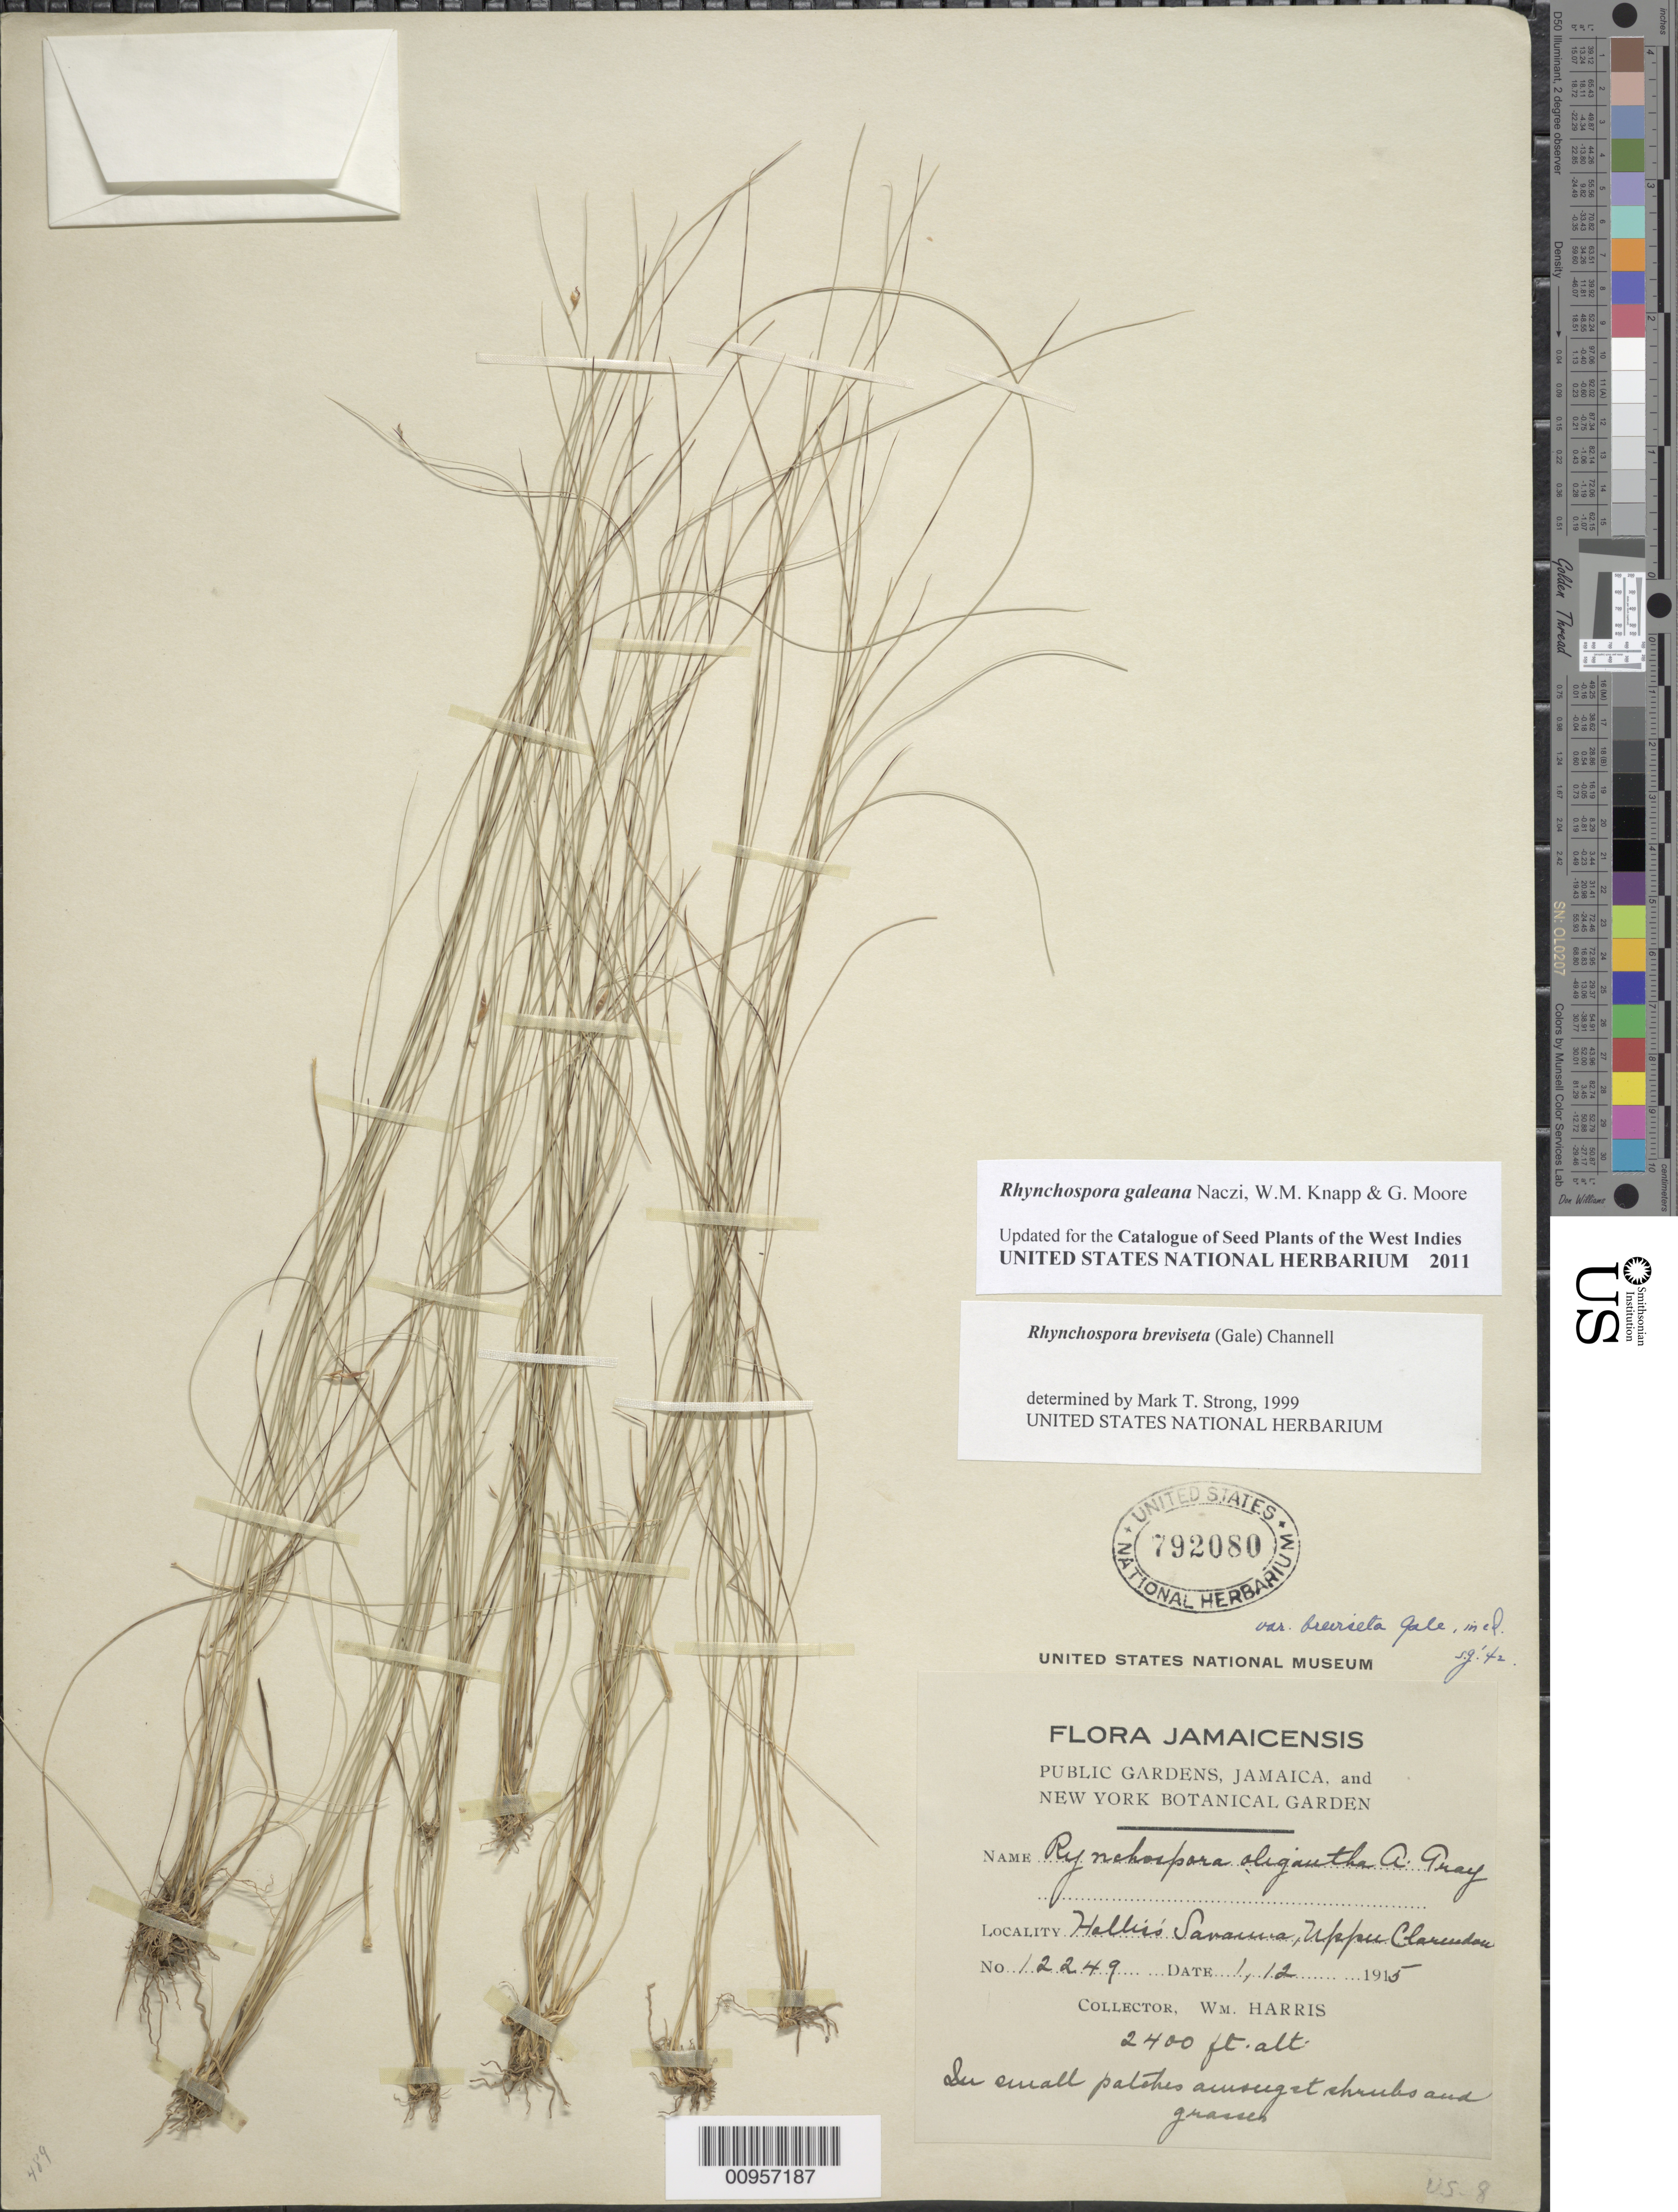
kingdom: Plantae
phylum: Tracheophyta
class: Liliopsida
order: Poales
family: Cyperaceae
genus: Rhynchospora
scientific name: Rhynchospora galeana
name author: Naczi et al.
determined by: Strong, M. T., (US), Smithsonian Institution - National Museum of Natural History (UNITED STATES)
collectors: W. H. Harris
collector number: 12249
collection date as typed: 01 Dec 1915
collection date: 1915-12-01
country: Jamaica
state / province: Clarendon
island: Jamaica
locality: Hallis's Savanna, Upper Clarendon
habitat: Amongst shrubs and grasses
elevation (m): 732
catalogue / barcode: US 792080